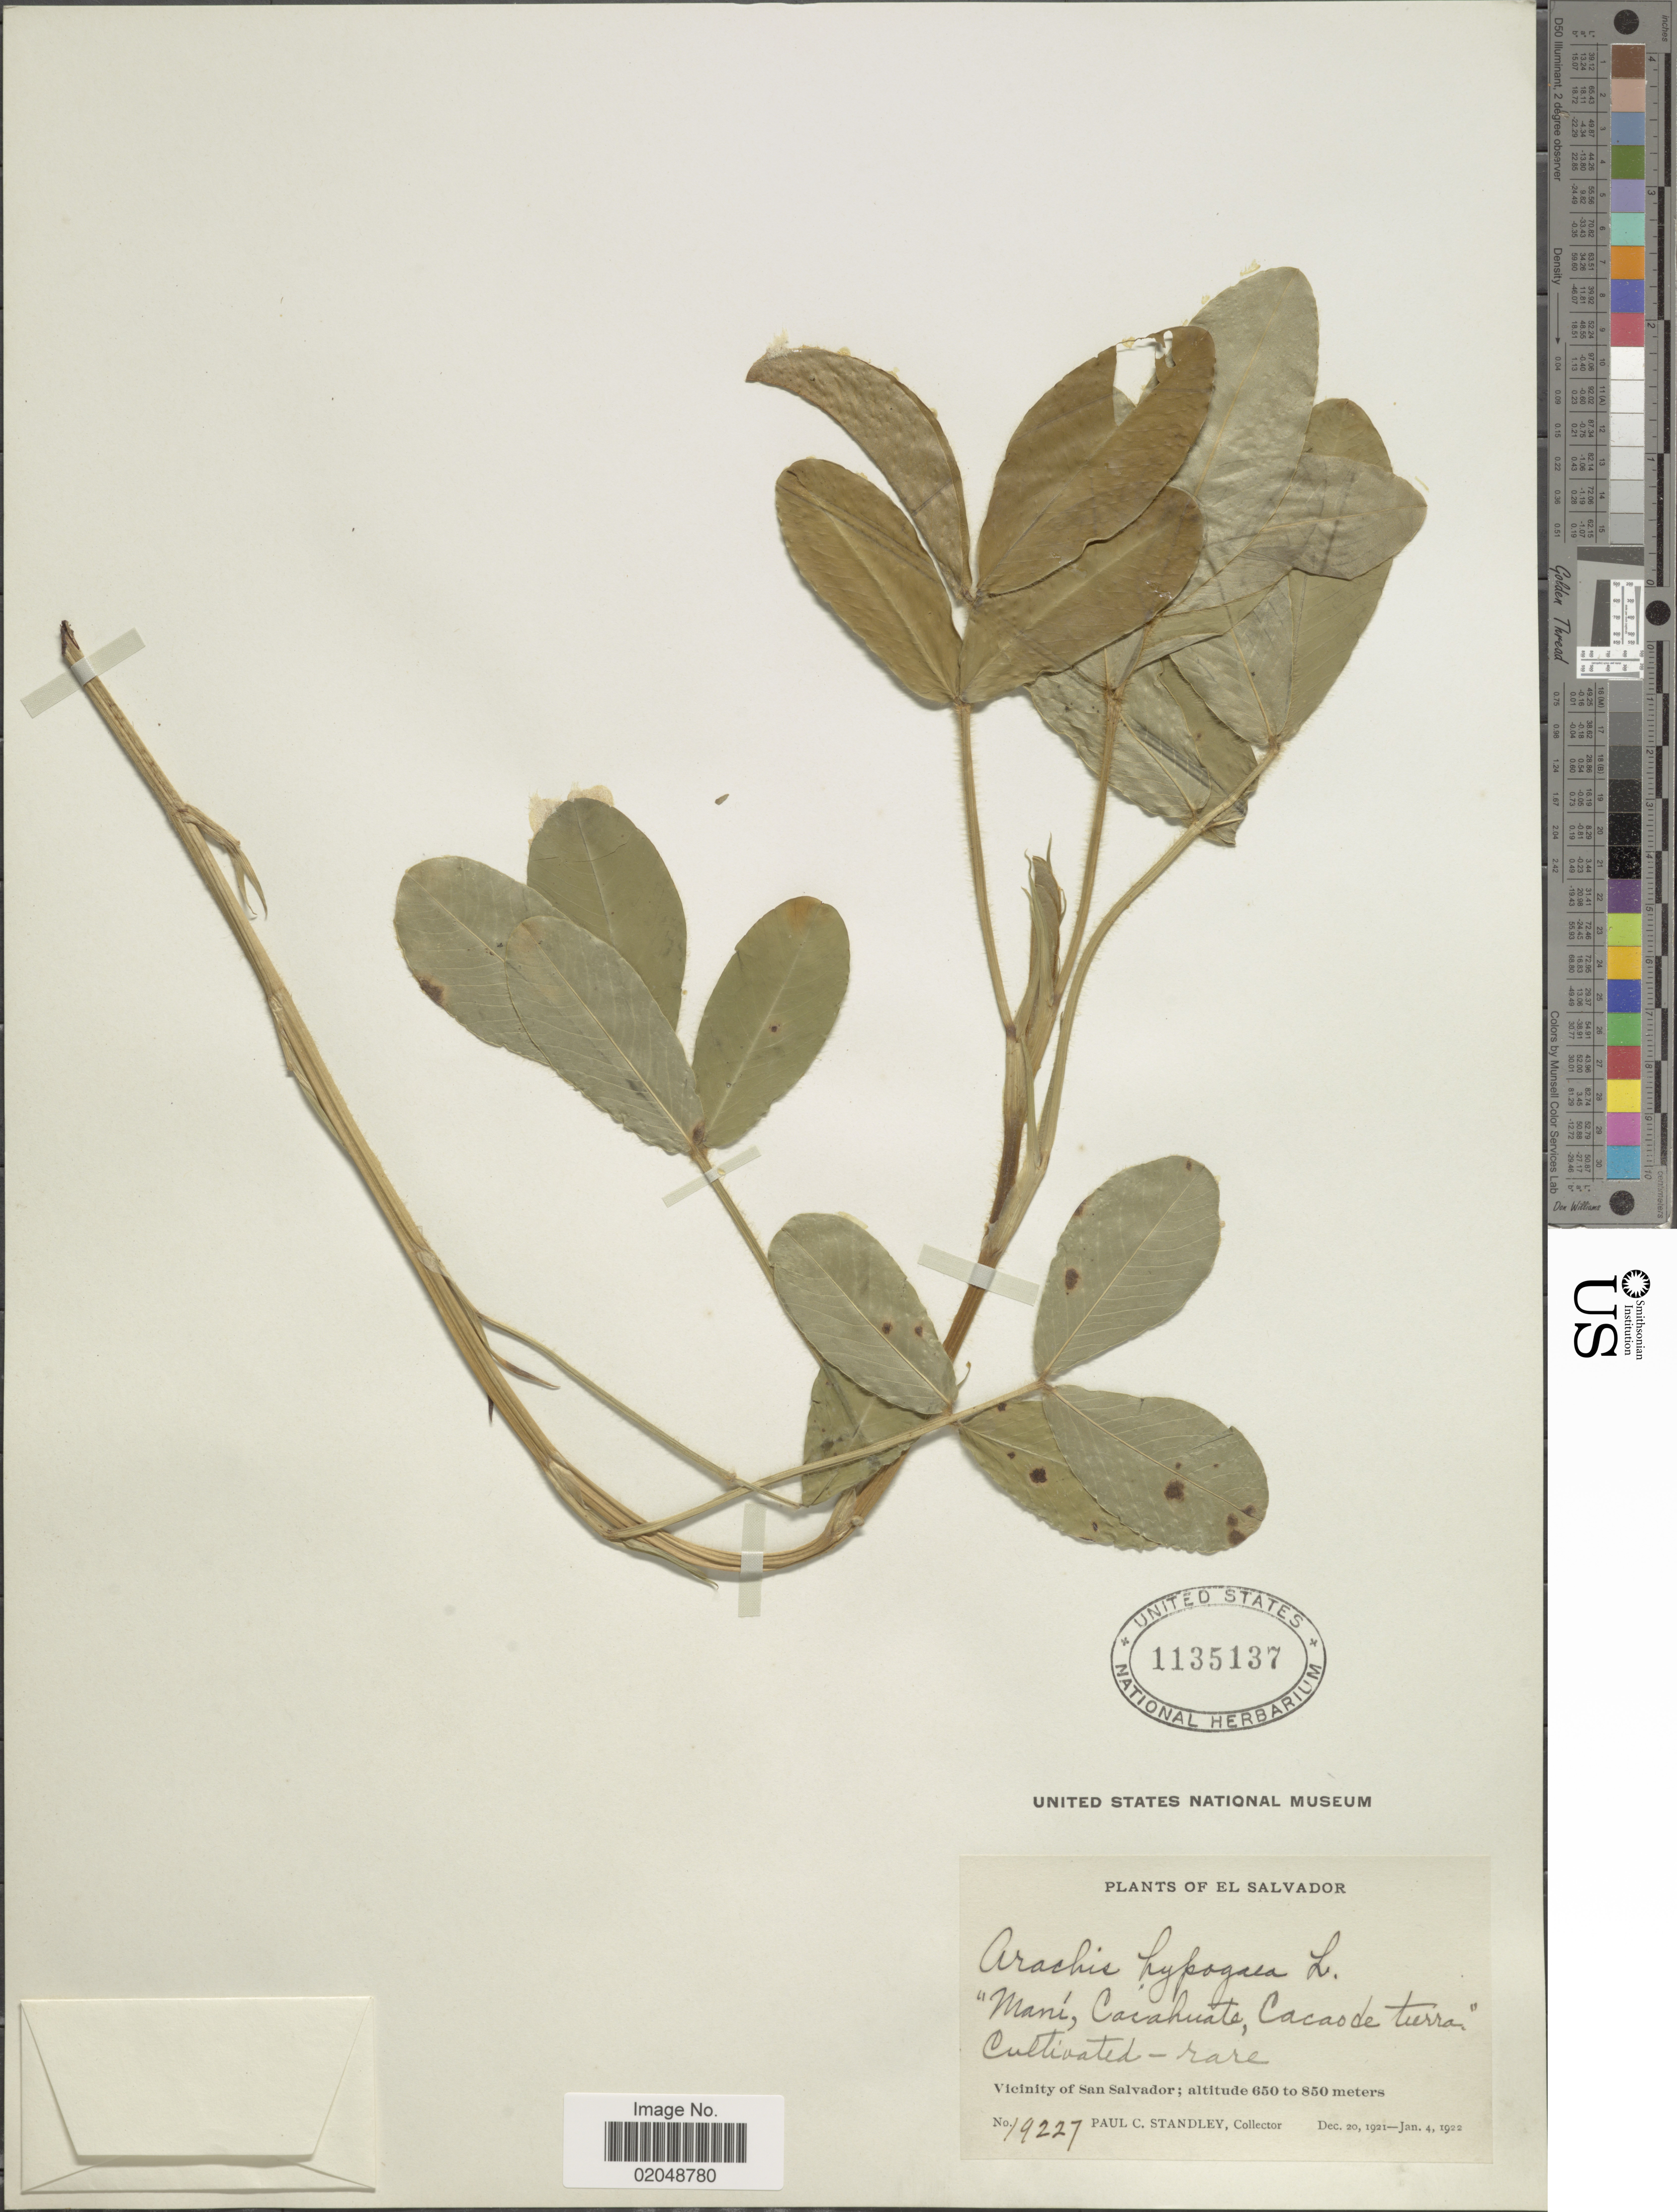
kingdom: Plantae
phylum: Tracheophyta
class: Magnoliopsida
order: Fabales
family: Fabaceae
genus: Arachis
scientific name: Arachis hypogaea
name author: L.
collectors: P. C. Standley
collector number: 19227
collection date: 1921-12-20/1922-01-04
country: El Salvador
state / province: San Salvador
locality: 'Maní, Cacahuata, Cacao de tierra Cultivated, Vicinity of San Salvador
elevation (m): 650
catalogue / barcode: US 1135137